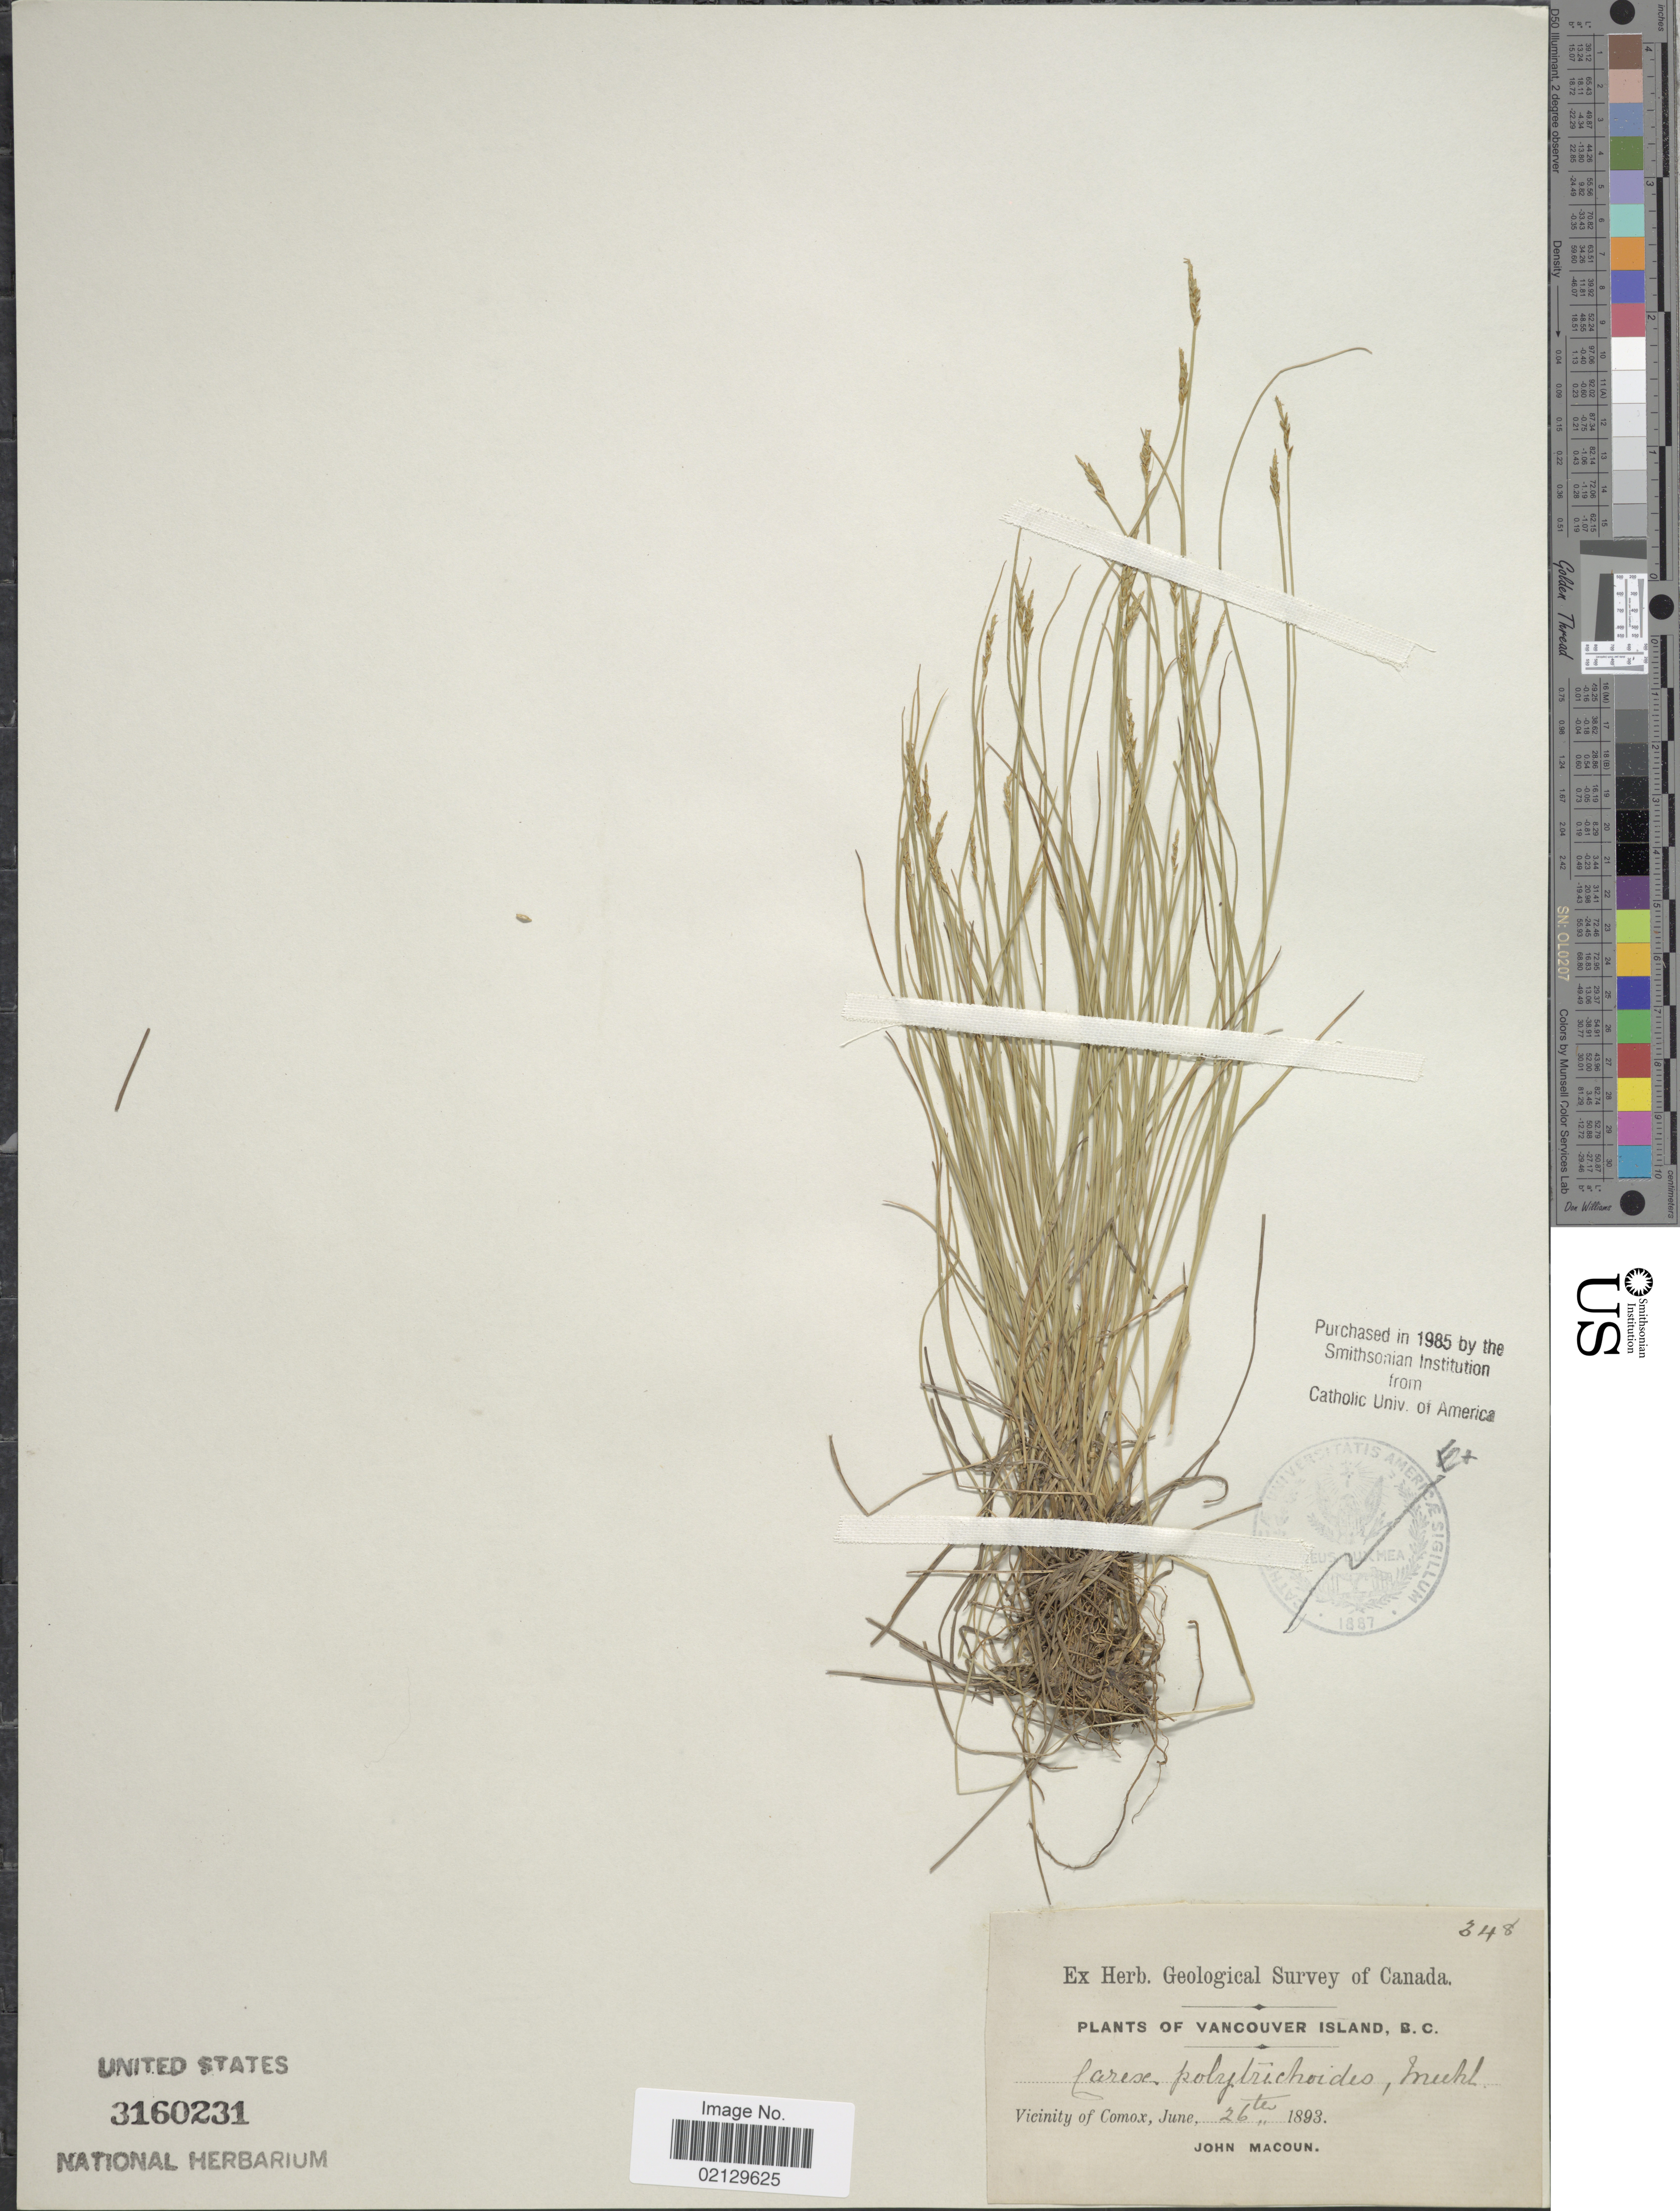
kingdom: Plantae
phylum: Tracheophyta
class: Liliopsida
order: Poales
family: Cyperaceae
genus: Carex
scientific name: Carex leptalea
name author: Wahlenb.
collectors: J. Macoun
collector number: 348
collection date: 1893-06-26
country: Canada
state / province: British Columbia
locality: Vancouver Island, B.C. Vicinity of Comox.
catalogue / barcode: US 3160231